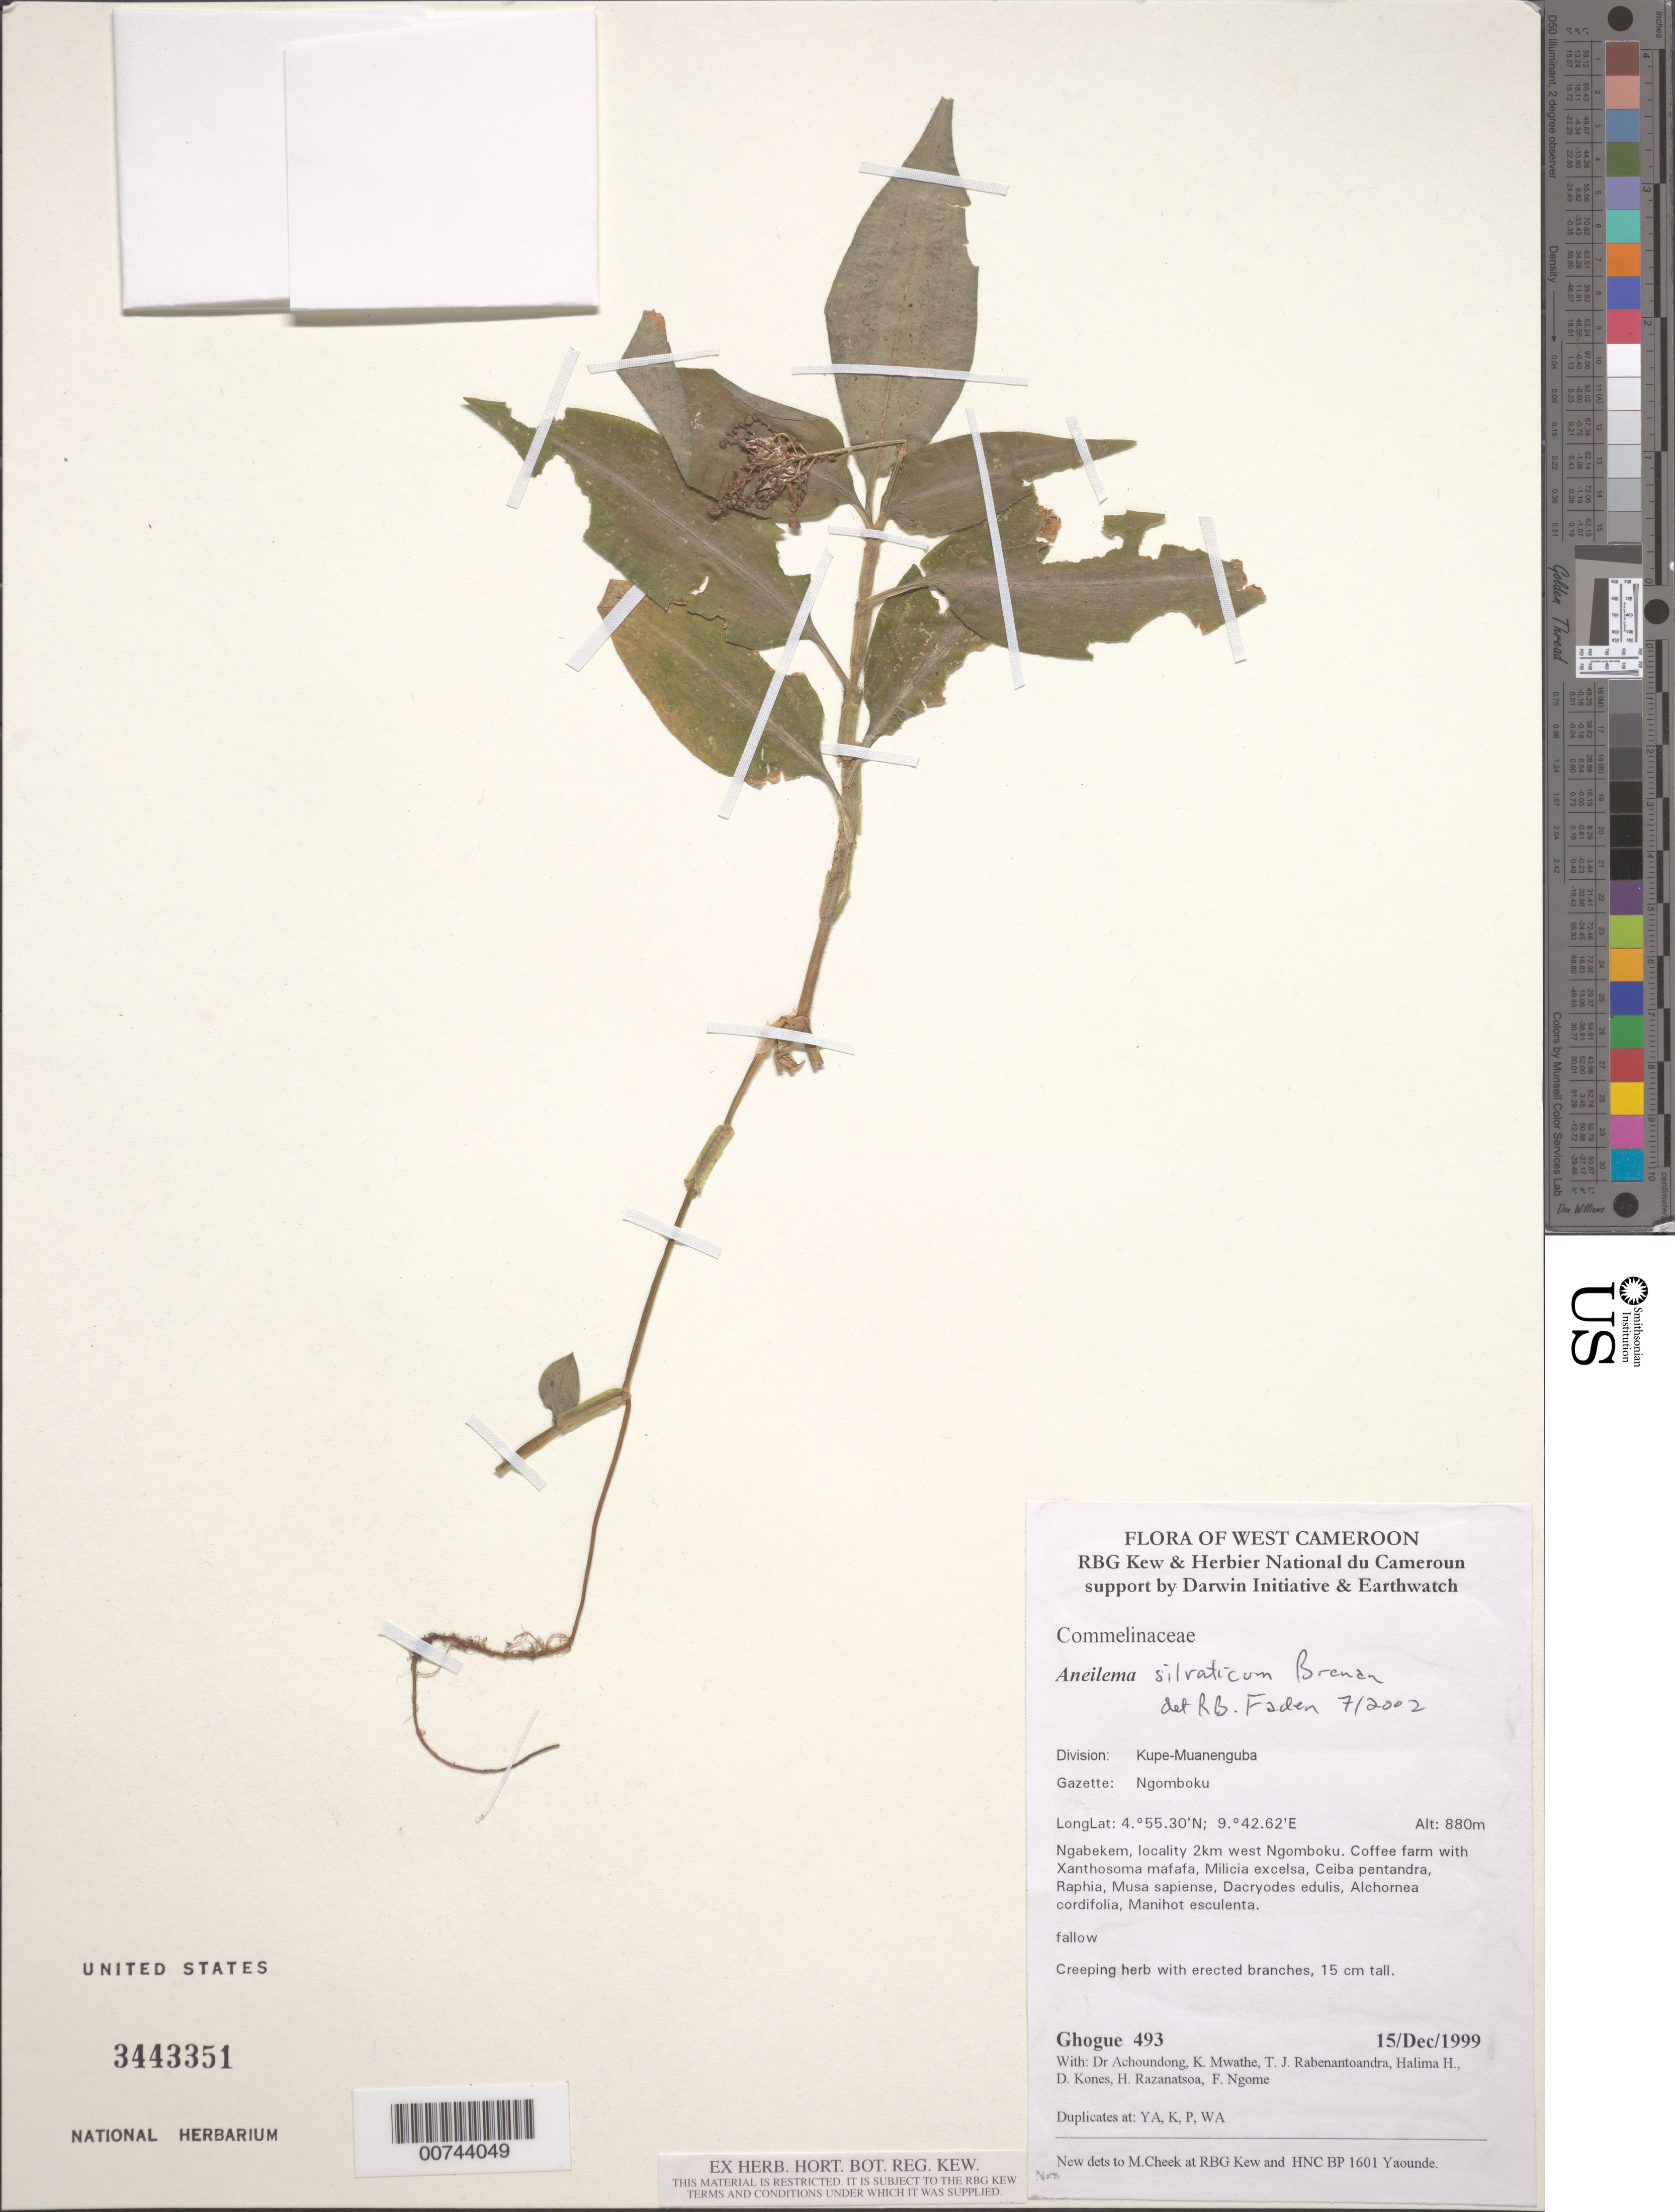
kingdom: Plantae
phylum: Tracheophyta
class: Liliopsida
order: Commelinales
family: Commelinaceae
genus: Aneilema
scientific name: Aneilema silvaticum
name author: Brenan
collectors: -- Ghogue, F. Ngome, G. Achoundong, K. Mwathe, T. Rabenantoandra, H. Halima, D. Kones & H. Razanatsoa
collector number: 493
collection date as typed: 15 Dec 1999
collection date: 1999-12-15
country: Cameroon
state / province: Sud-Ouest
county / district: Kupe-Muanenguba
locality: Ngabekem, W of Ngomboku.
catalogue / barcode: US 3443351